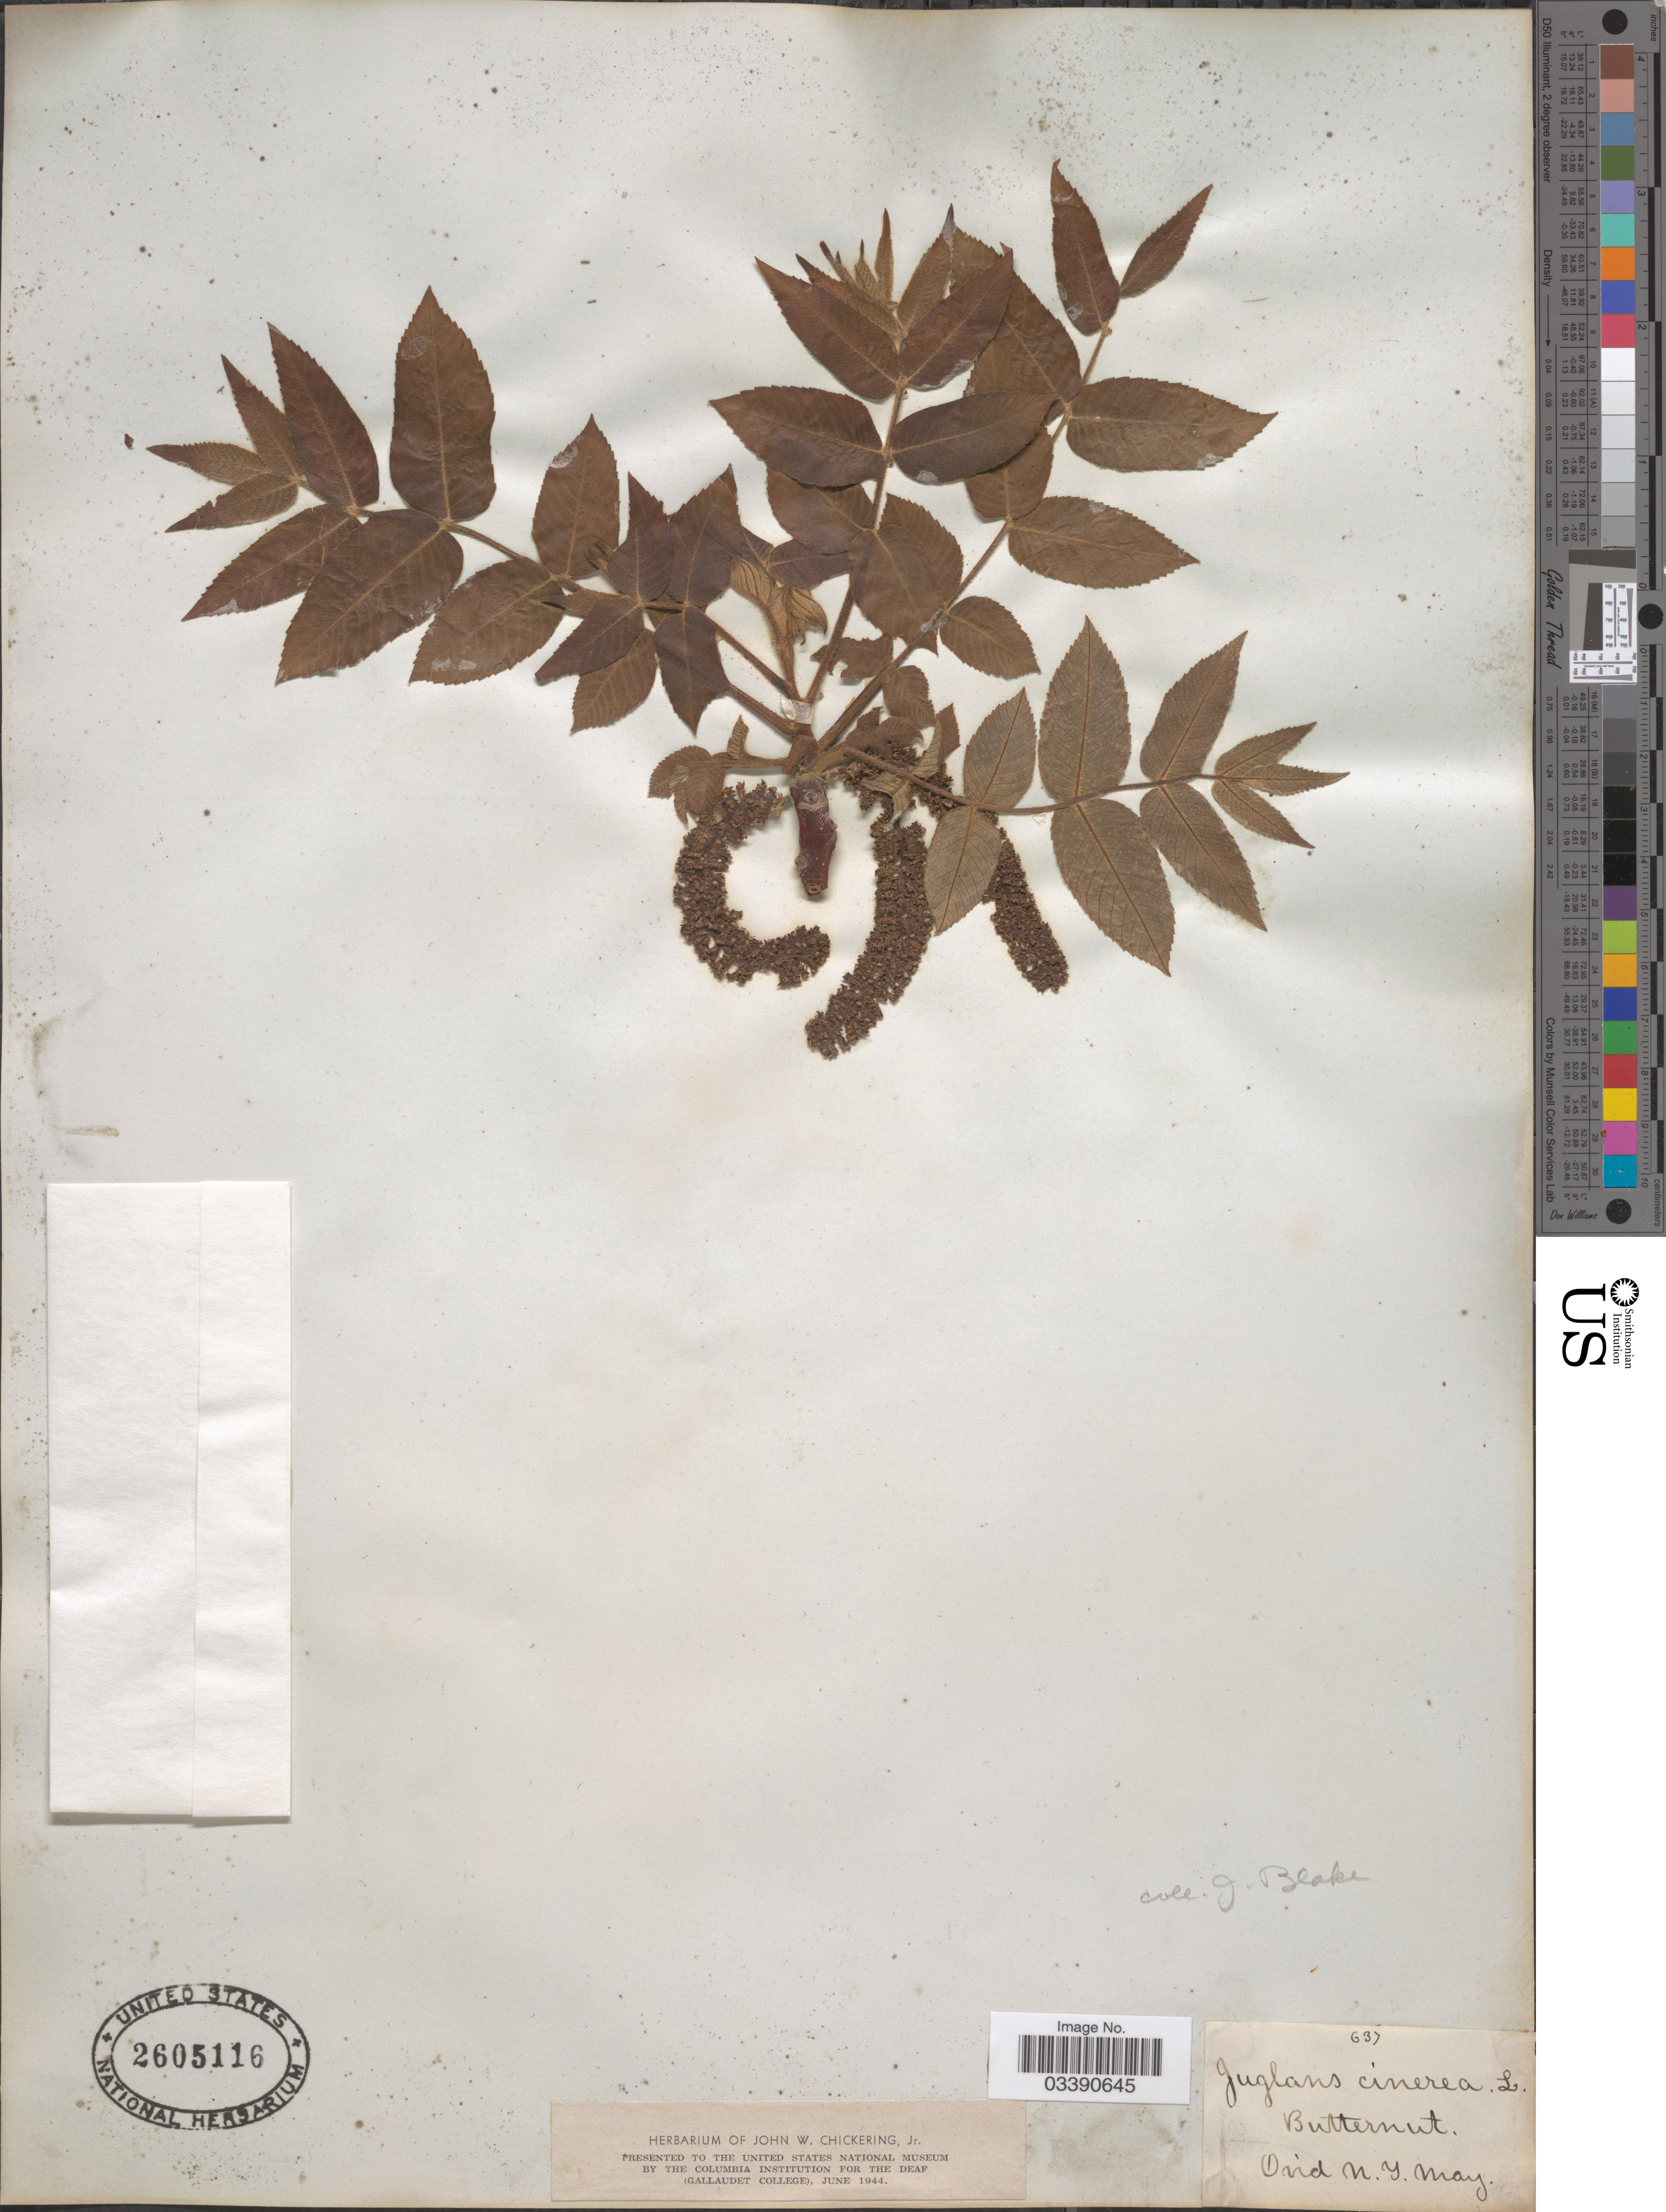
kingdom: Plantae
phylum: Tracheophyta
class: Magnoliopsida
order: Fagales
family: Juglandaceae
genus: Juglans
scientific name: Juglans cinerea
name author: L.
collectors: J. Blake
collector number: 637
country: United States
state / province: New York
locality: Ovid.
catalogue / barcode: US 2605116